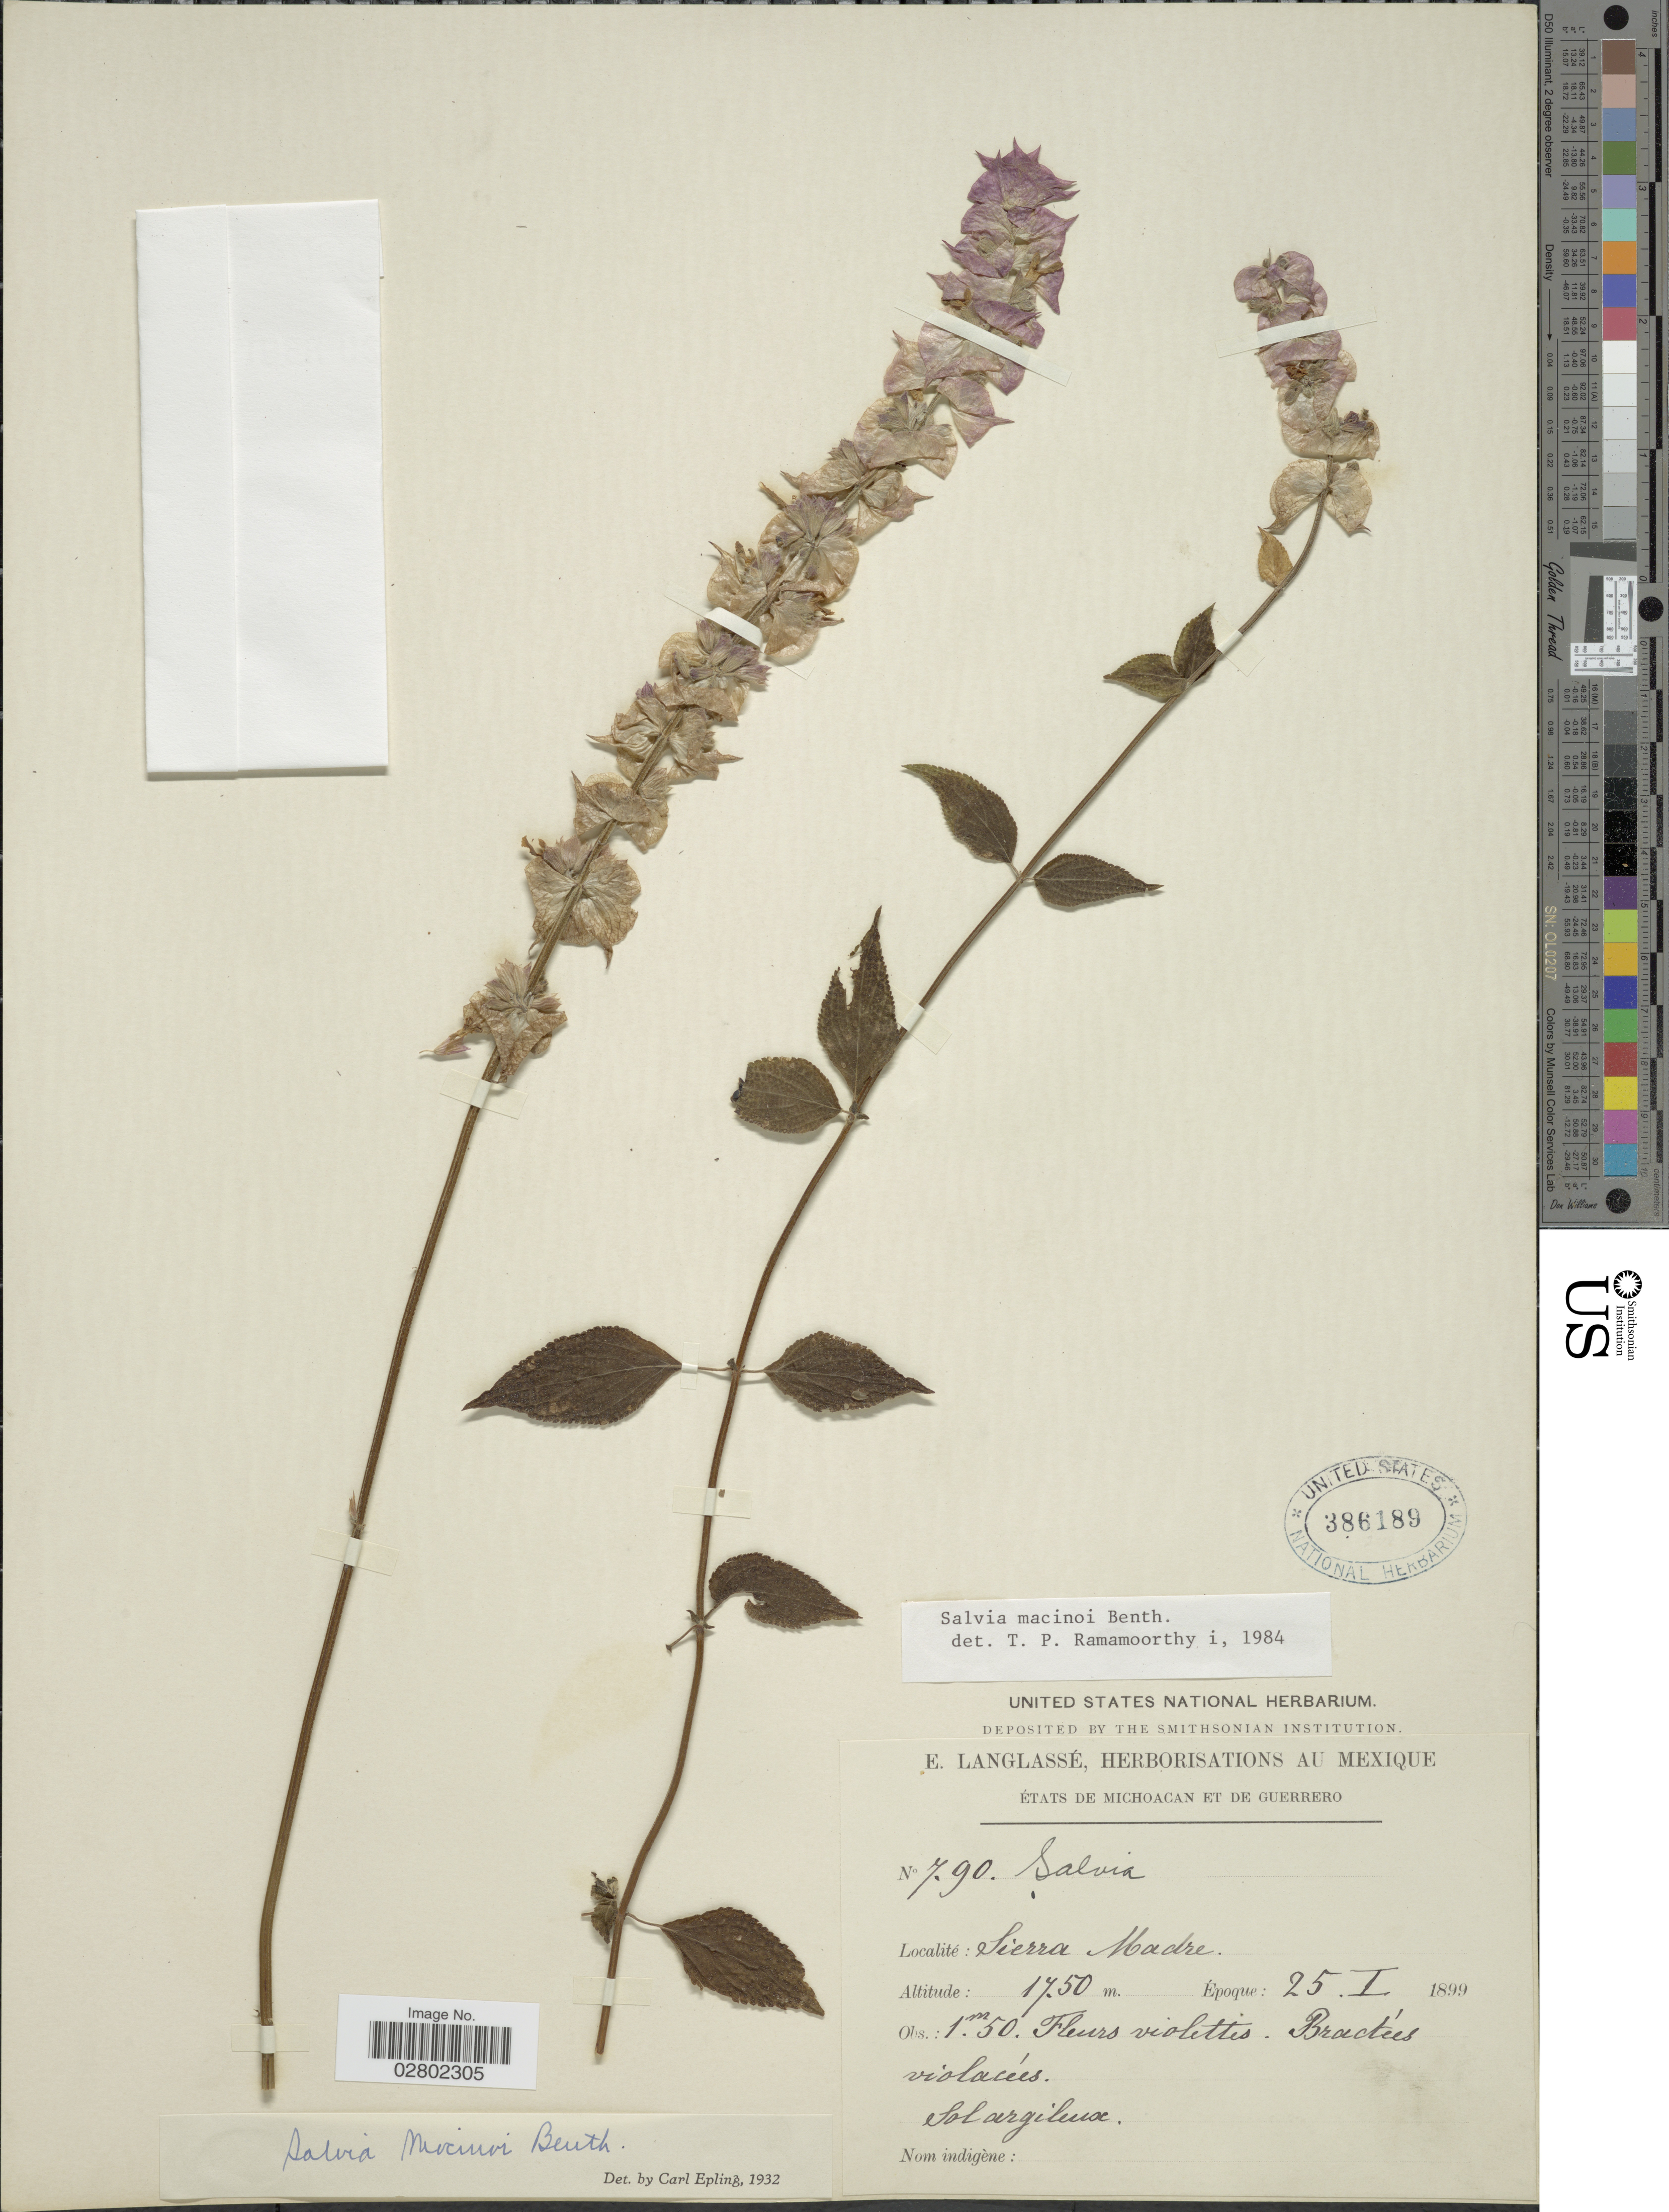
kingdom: Plantae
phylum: Tracheophyta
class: Magnoliopsida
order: Lamiales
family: Lamiaceae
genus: Salvia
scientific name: Salvia mocinoi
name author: Benth.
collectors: E. Langlassé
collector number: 790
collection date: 1899-01-25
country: Mexico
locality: États de Michoacan et de Guerrero, Sierra Madre.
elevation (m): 1750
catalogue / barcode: US 386189